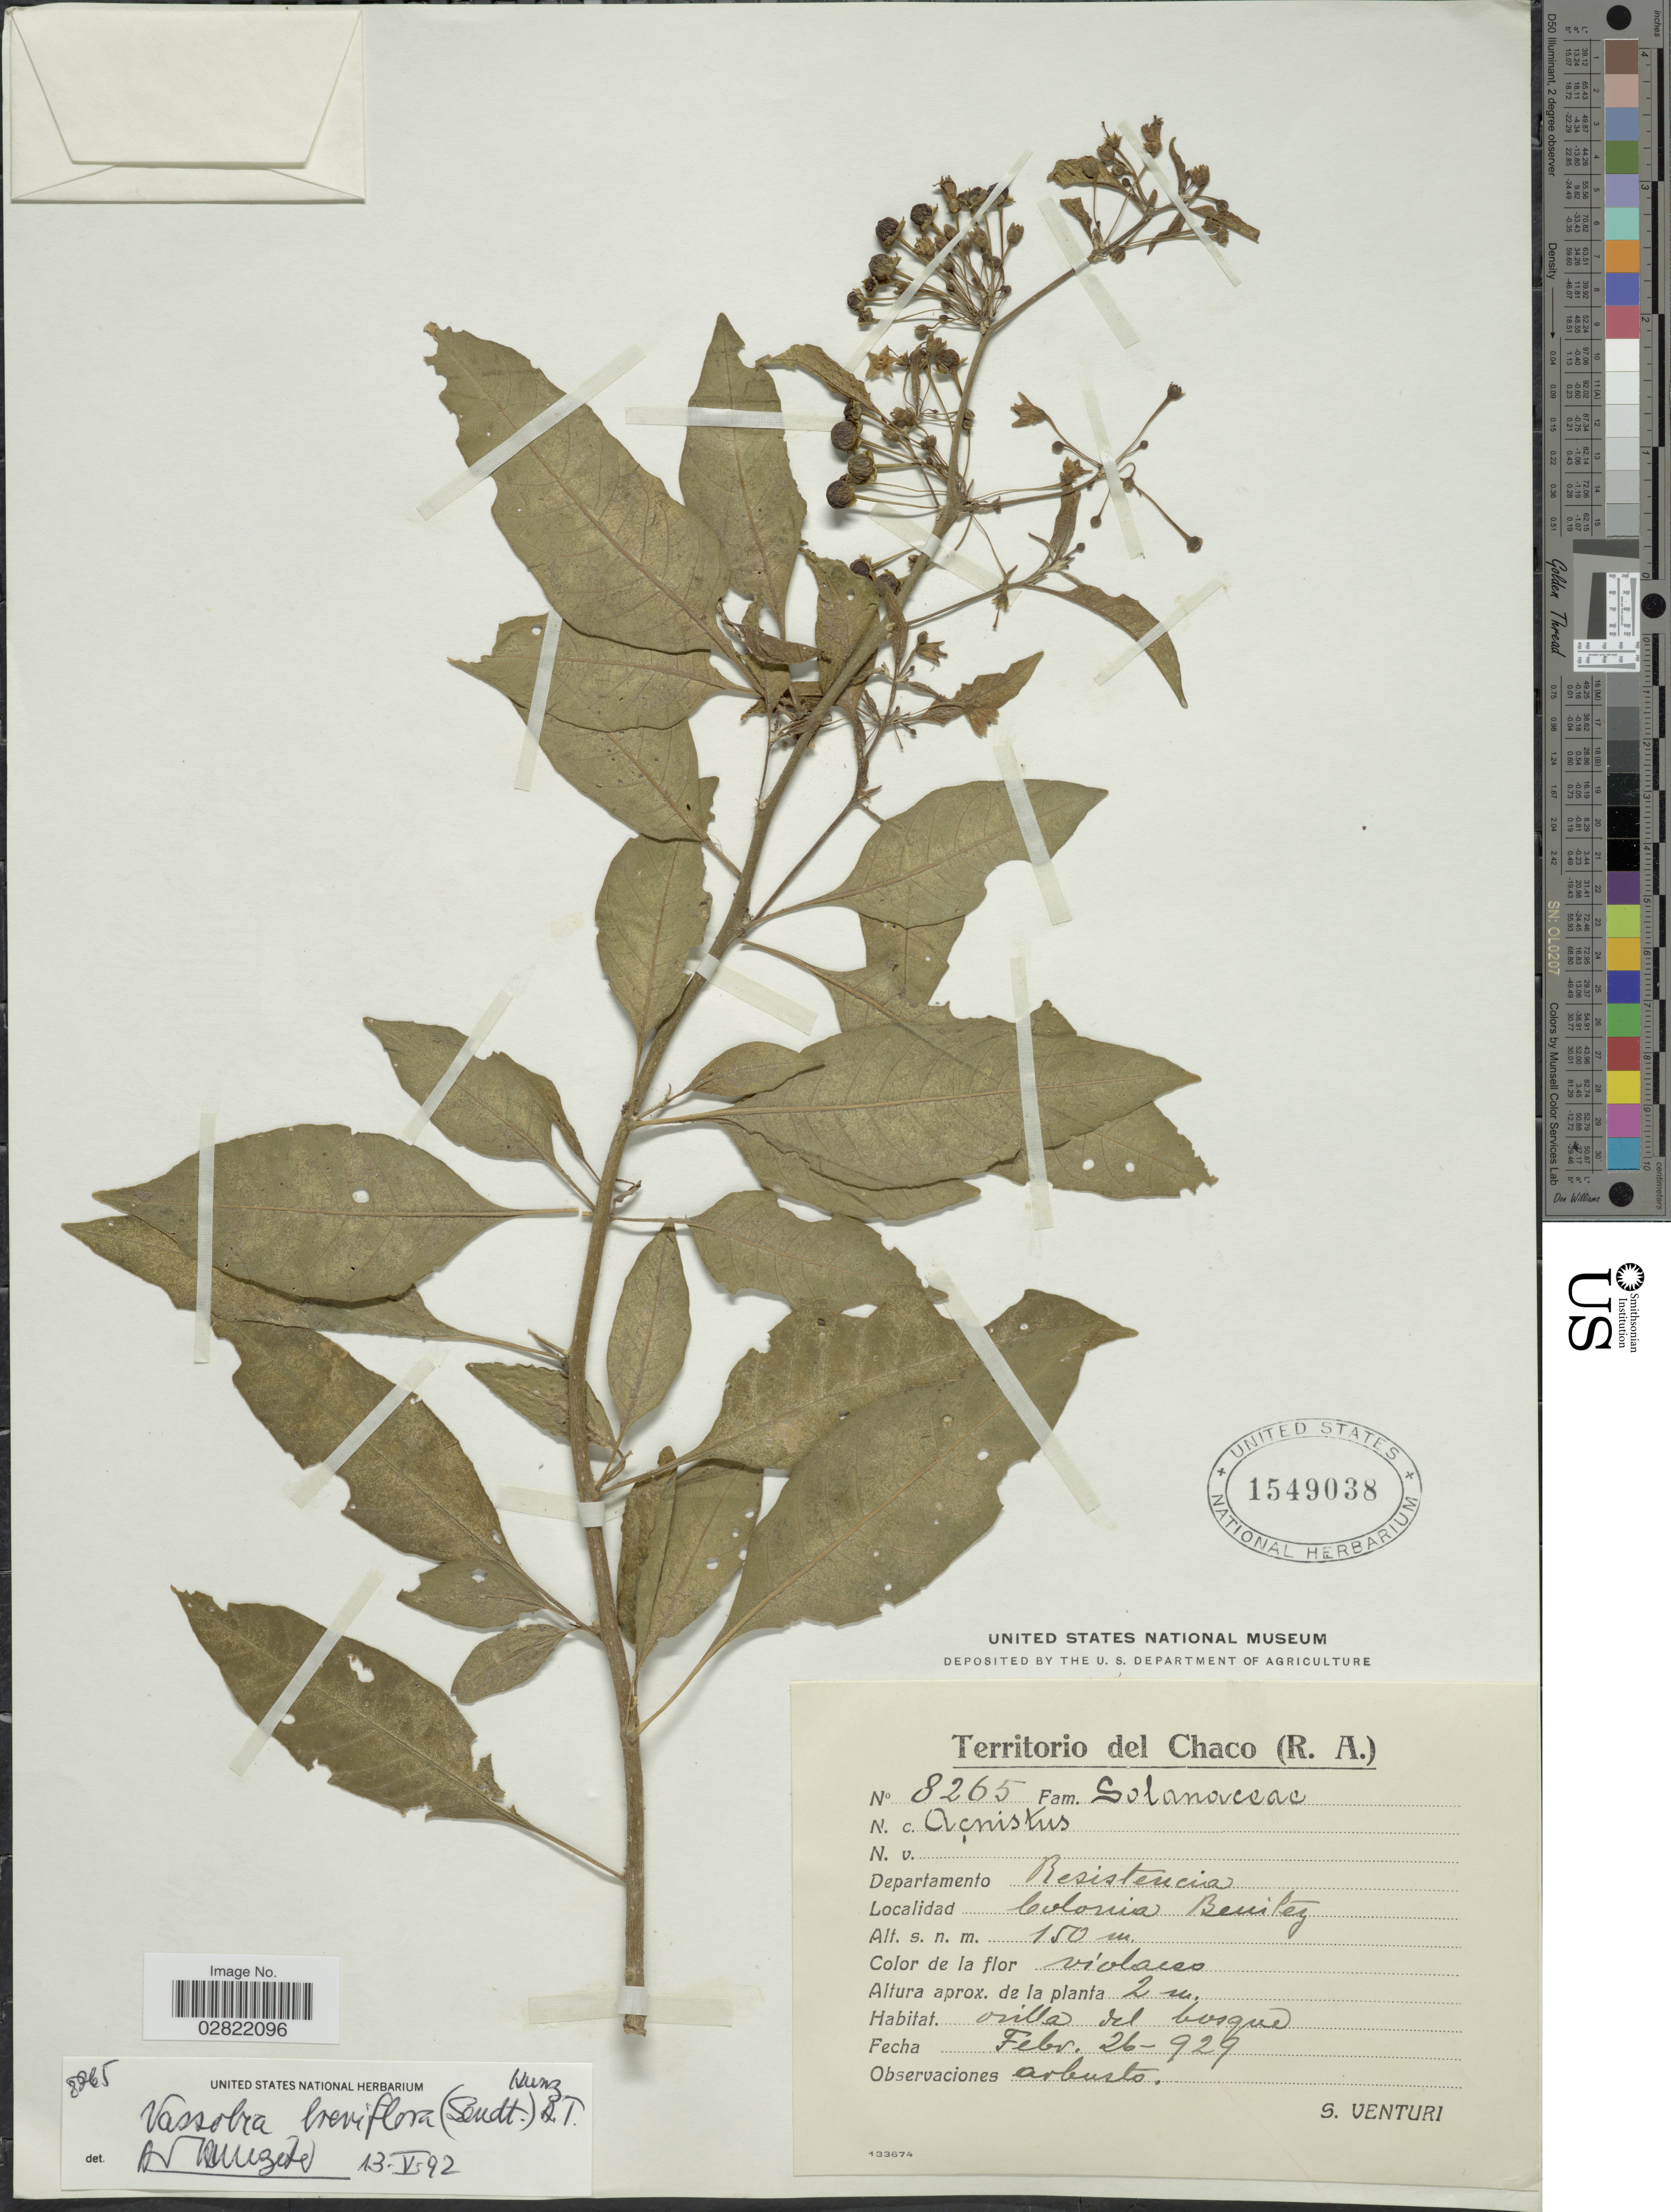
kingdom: Plantae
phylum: Tracheophyta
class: Magnoliopsida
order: Solanales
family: Solanaceae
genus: Vassobia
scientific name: Vassobia breviflora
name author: (Sendt.) Hunz.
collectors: S. Venturi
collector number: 8265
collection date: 1929-02-26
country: Argentina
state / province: Chaco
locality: Territorio del Chaco (R.A.) Departamento Resistencia, Colonia Benitez.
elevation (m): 150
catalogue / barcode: US 1549038